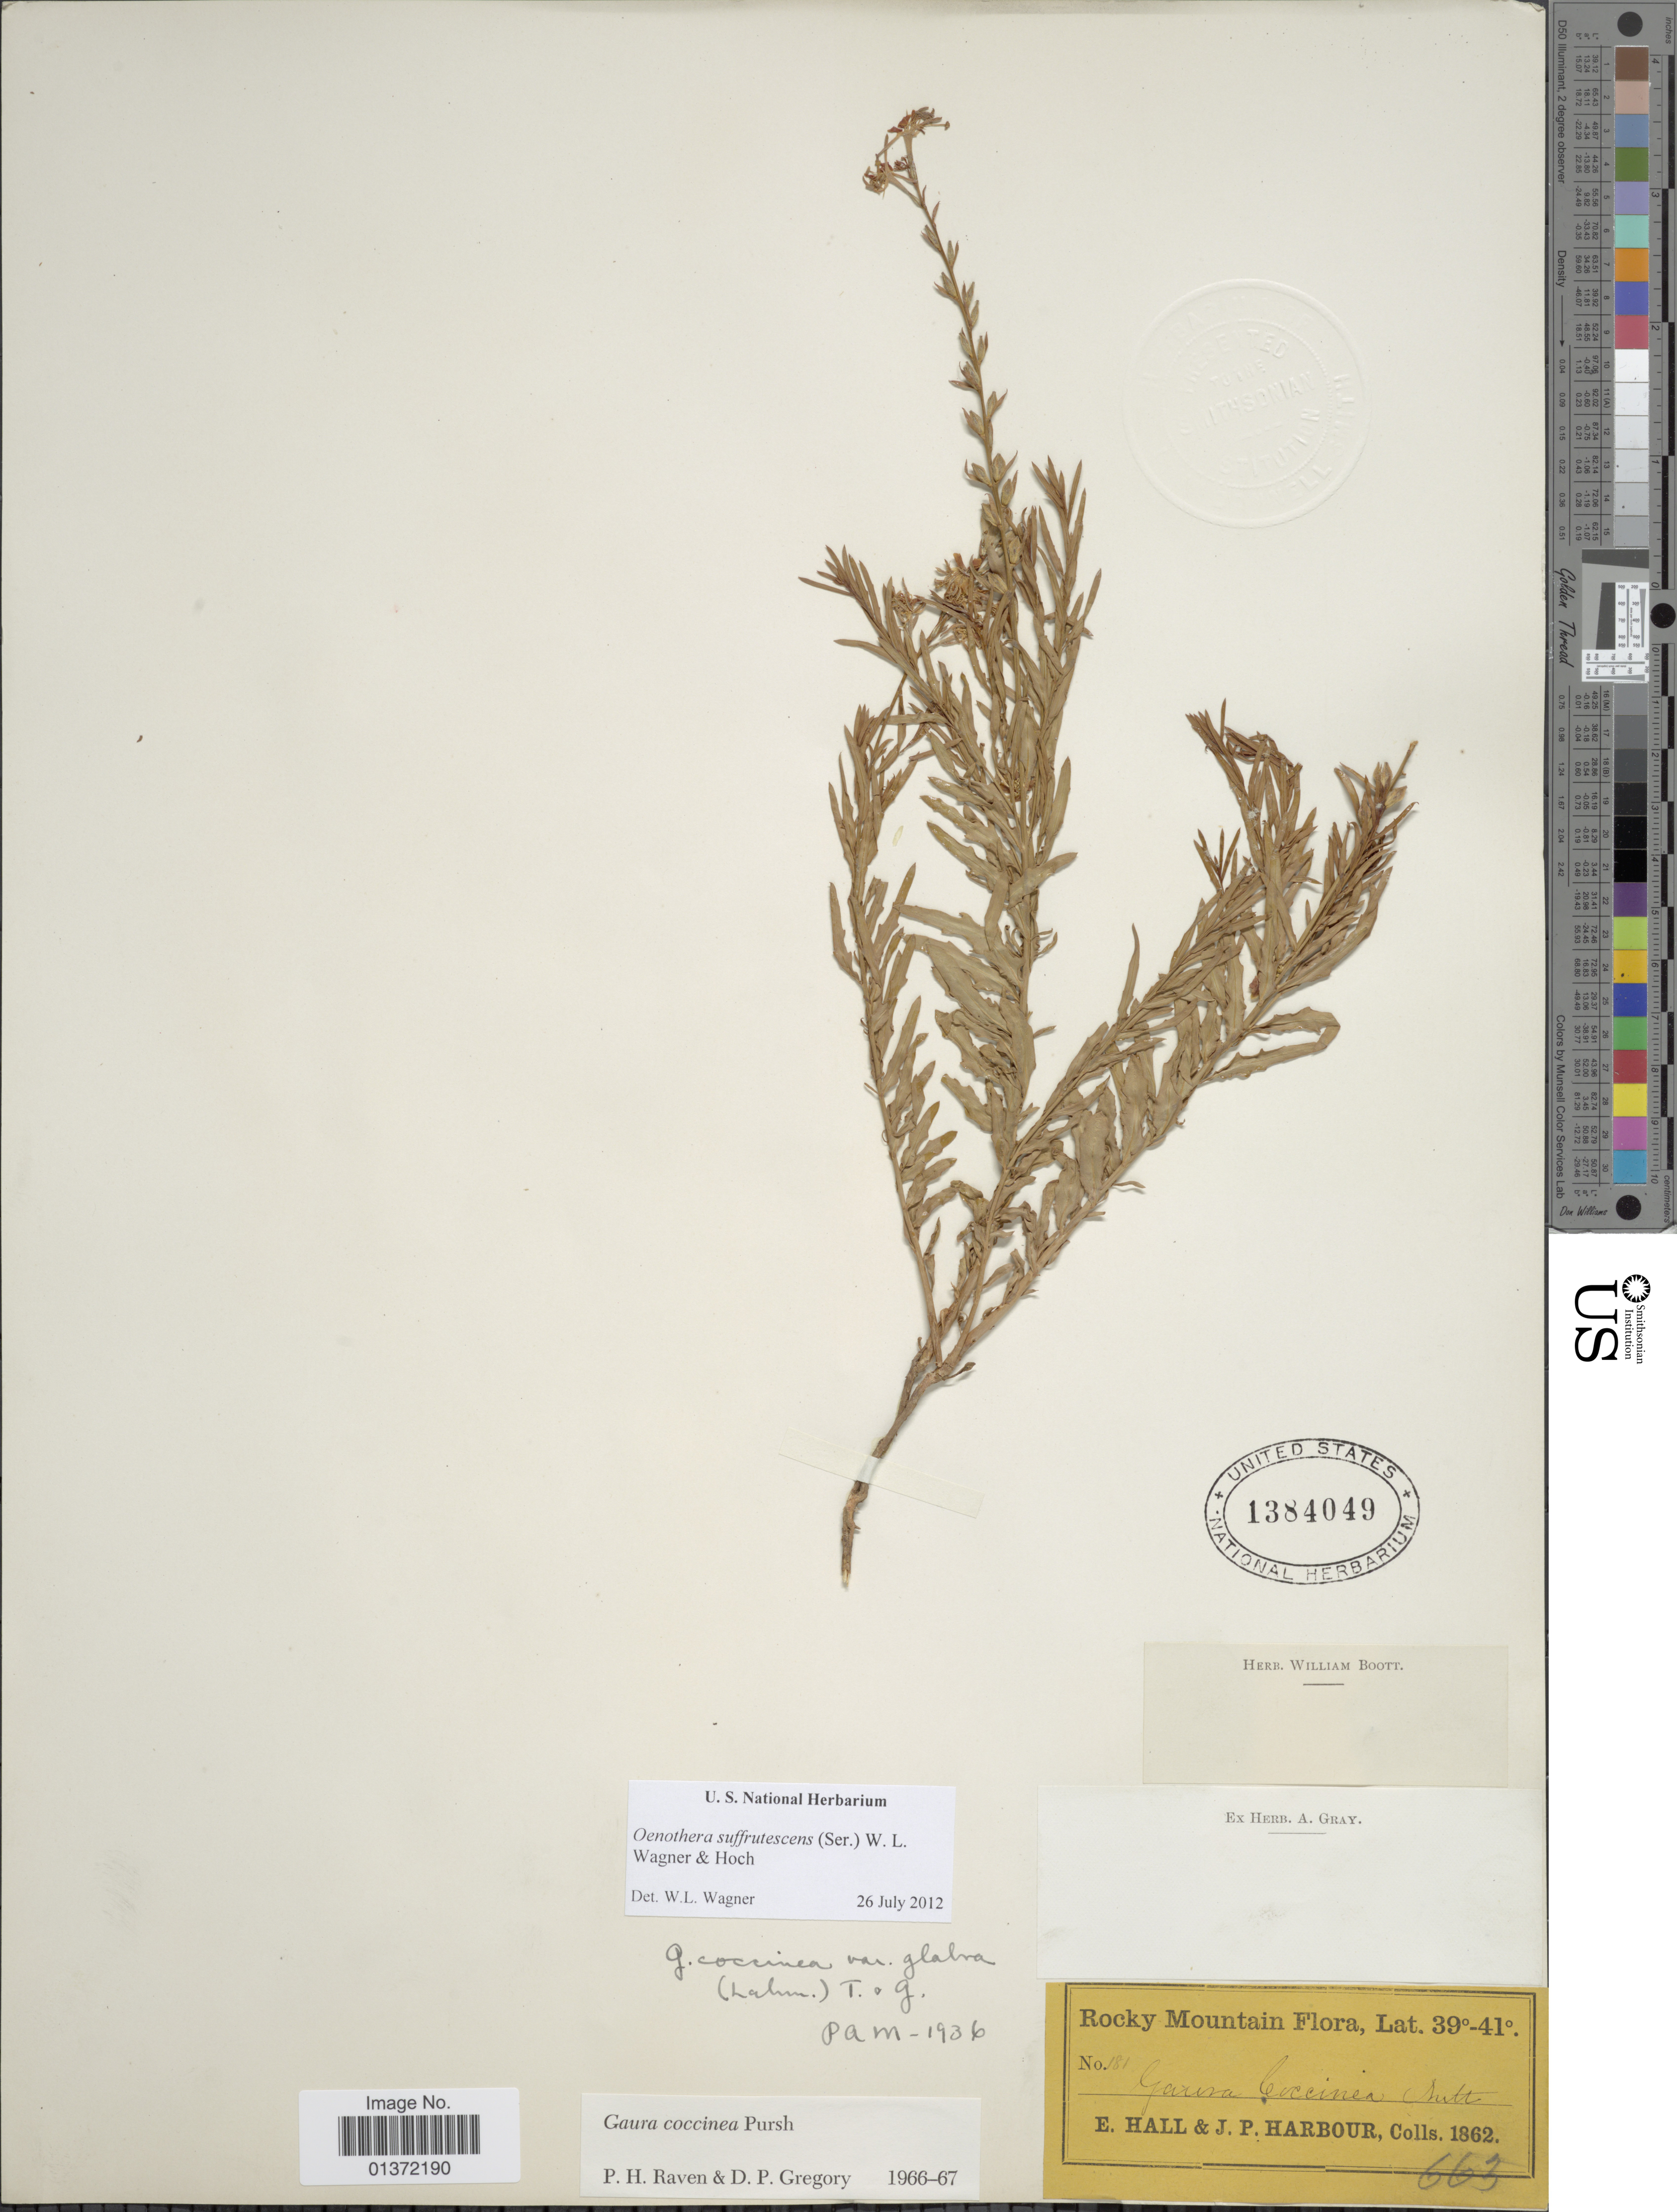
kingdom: Plantae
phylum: Tracheophyta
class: Magnoliopsida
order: Myrtales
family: Onagraceae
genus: Oenothera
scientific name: Oenothera suffrutescens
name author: (Ser.) W.L. Wagner & Hoch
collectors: E. Hall & J. Harbour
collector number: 181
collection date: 1862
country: United States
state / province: Colorado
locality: Rocky Mtns.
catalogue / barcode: US 1384049